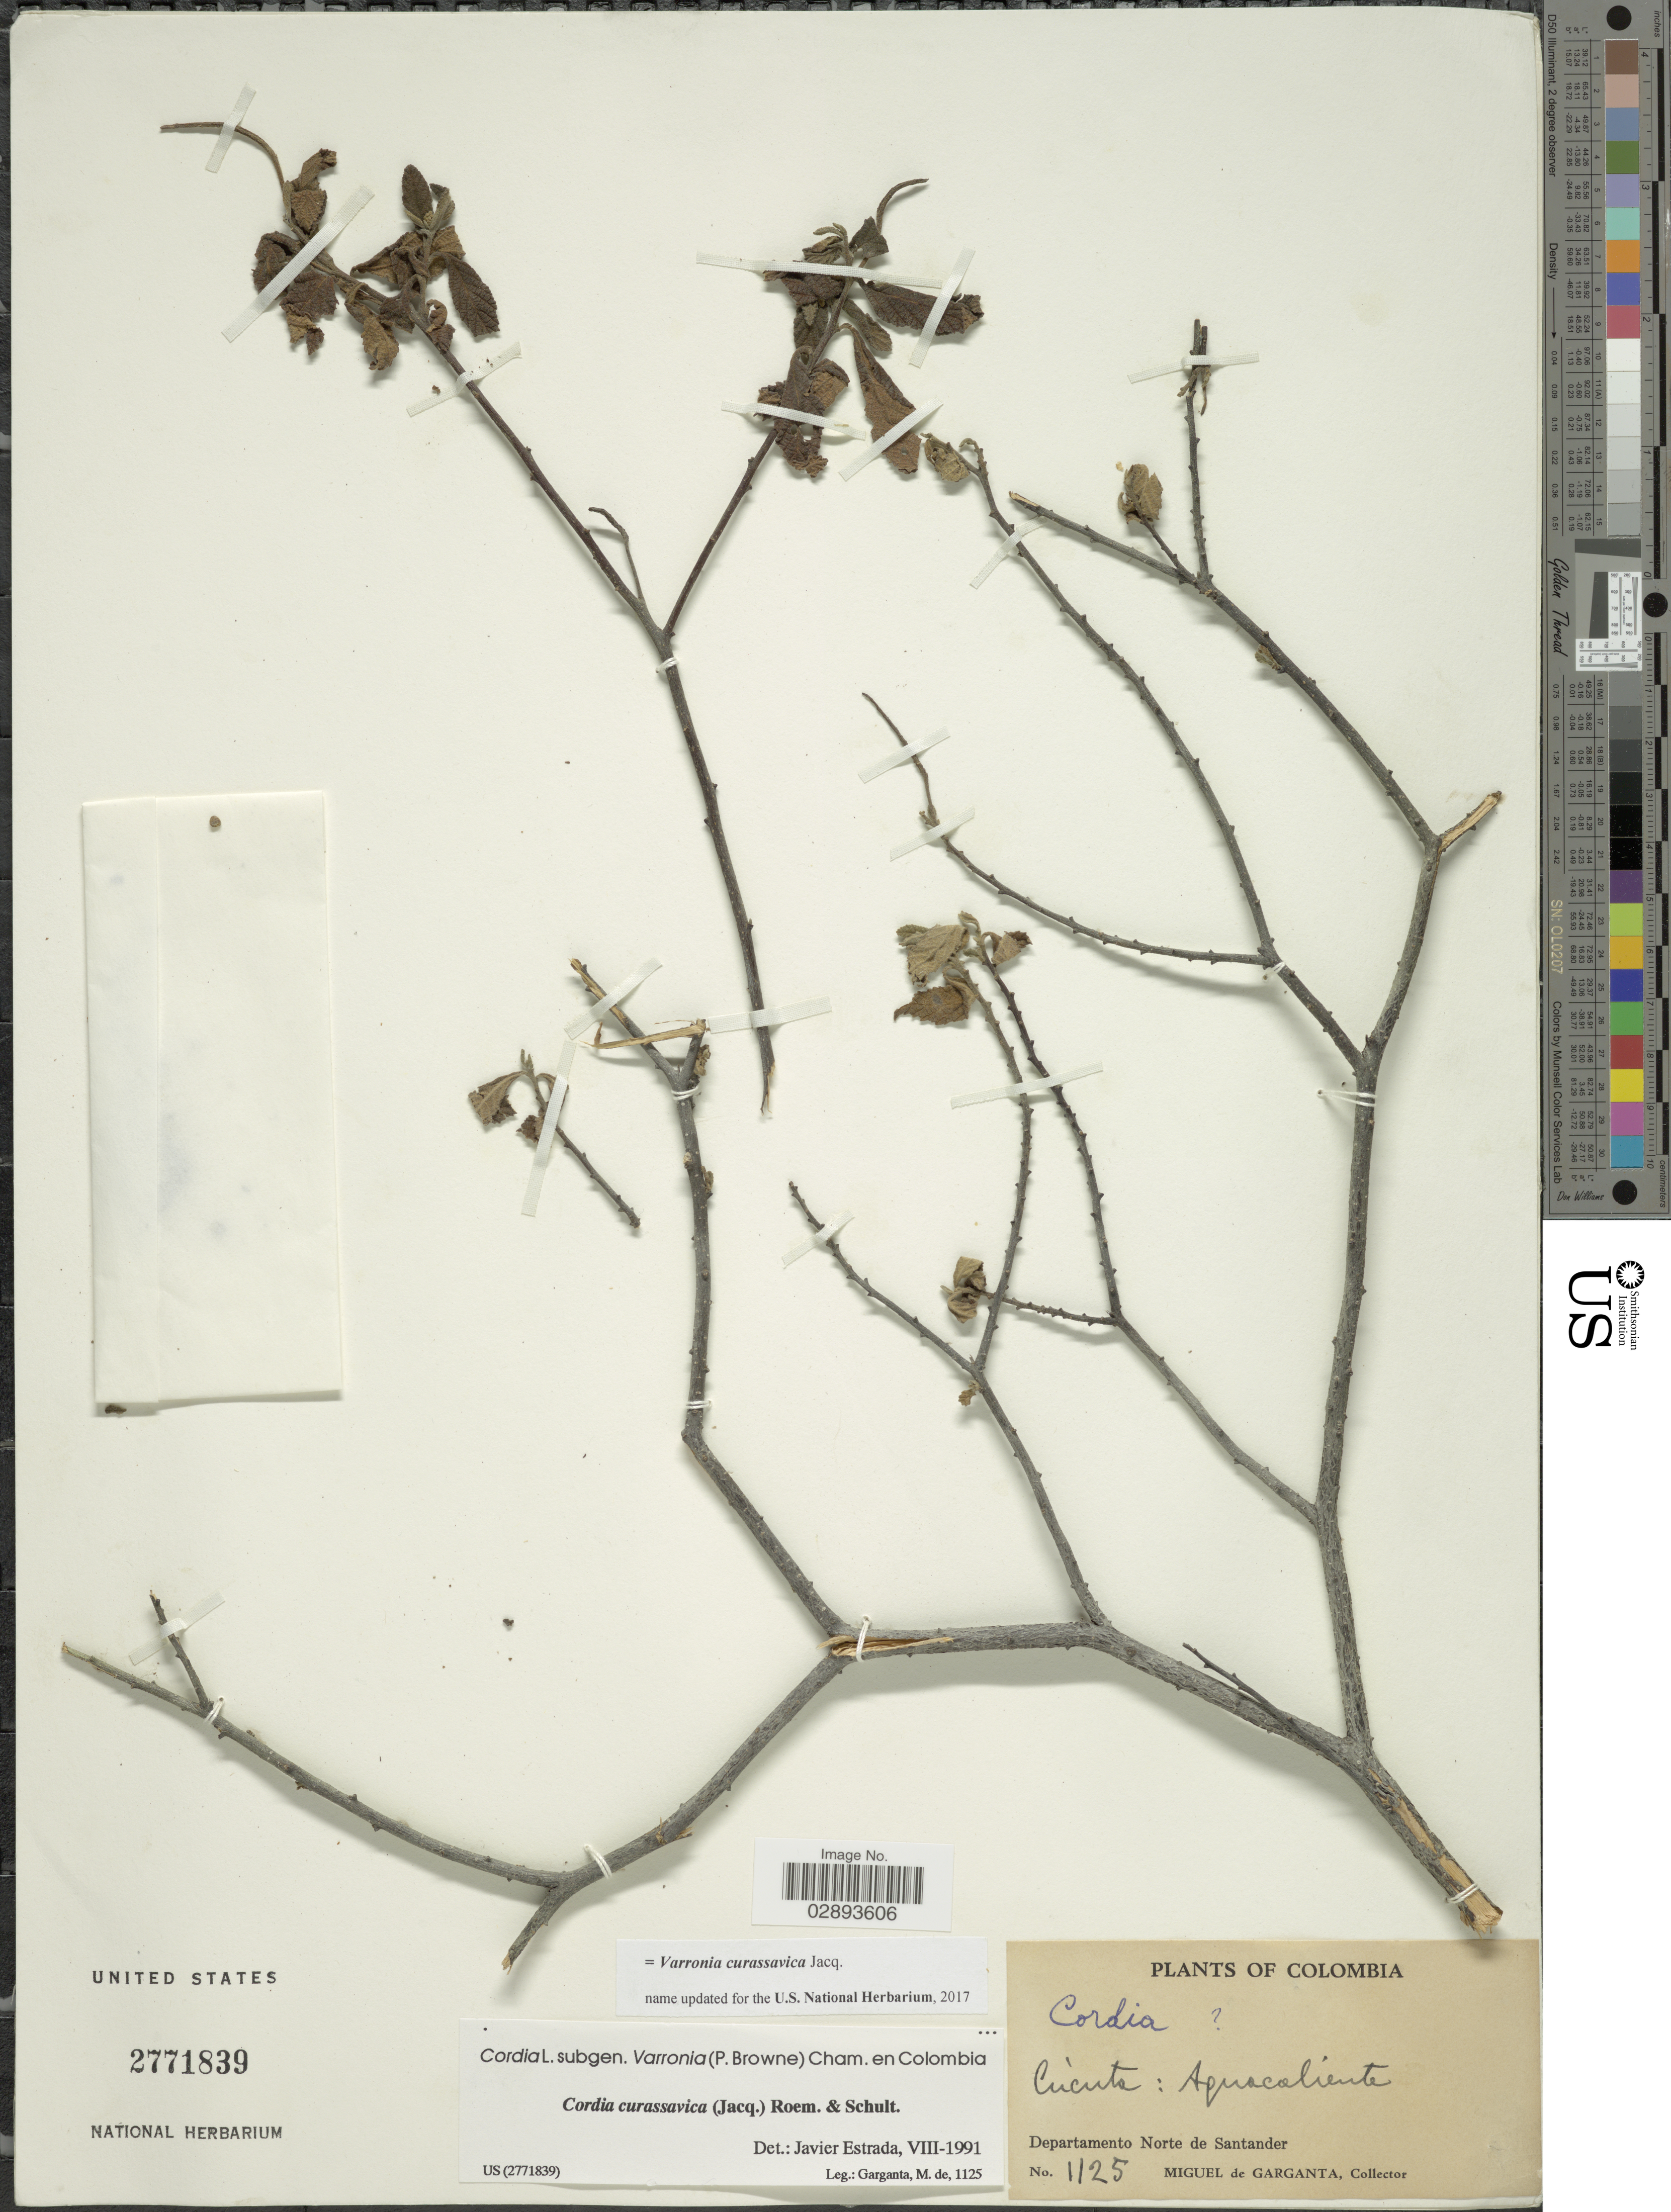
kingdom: Plantae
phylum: Tracheophyta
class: Magnoliopsida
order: Boraginales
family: Cordiaceae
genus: Varronia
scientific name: Varronia curassavica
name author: Jacq.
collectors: M. Garganta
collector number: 1125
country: Colombia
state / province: Norte de Santander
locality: Cúcuta: Aquacaliente, Departamento Norte de Santander.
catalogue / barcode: US 2771839